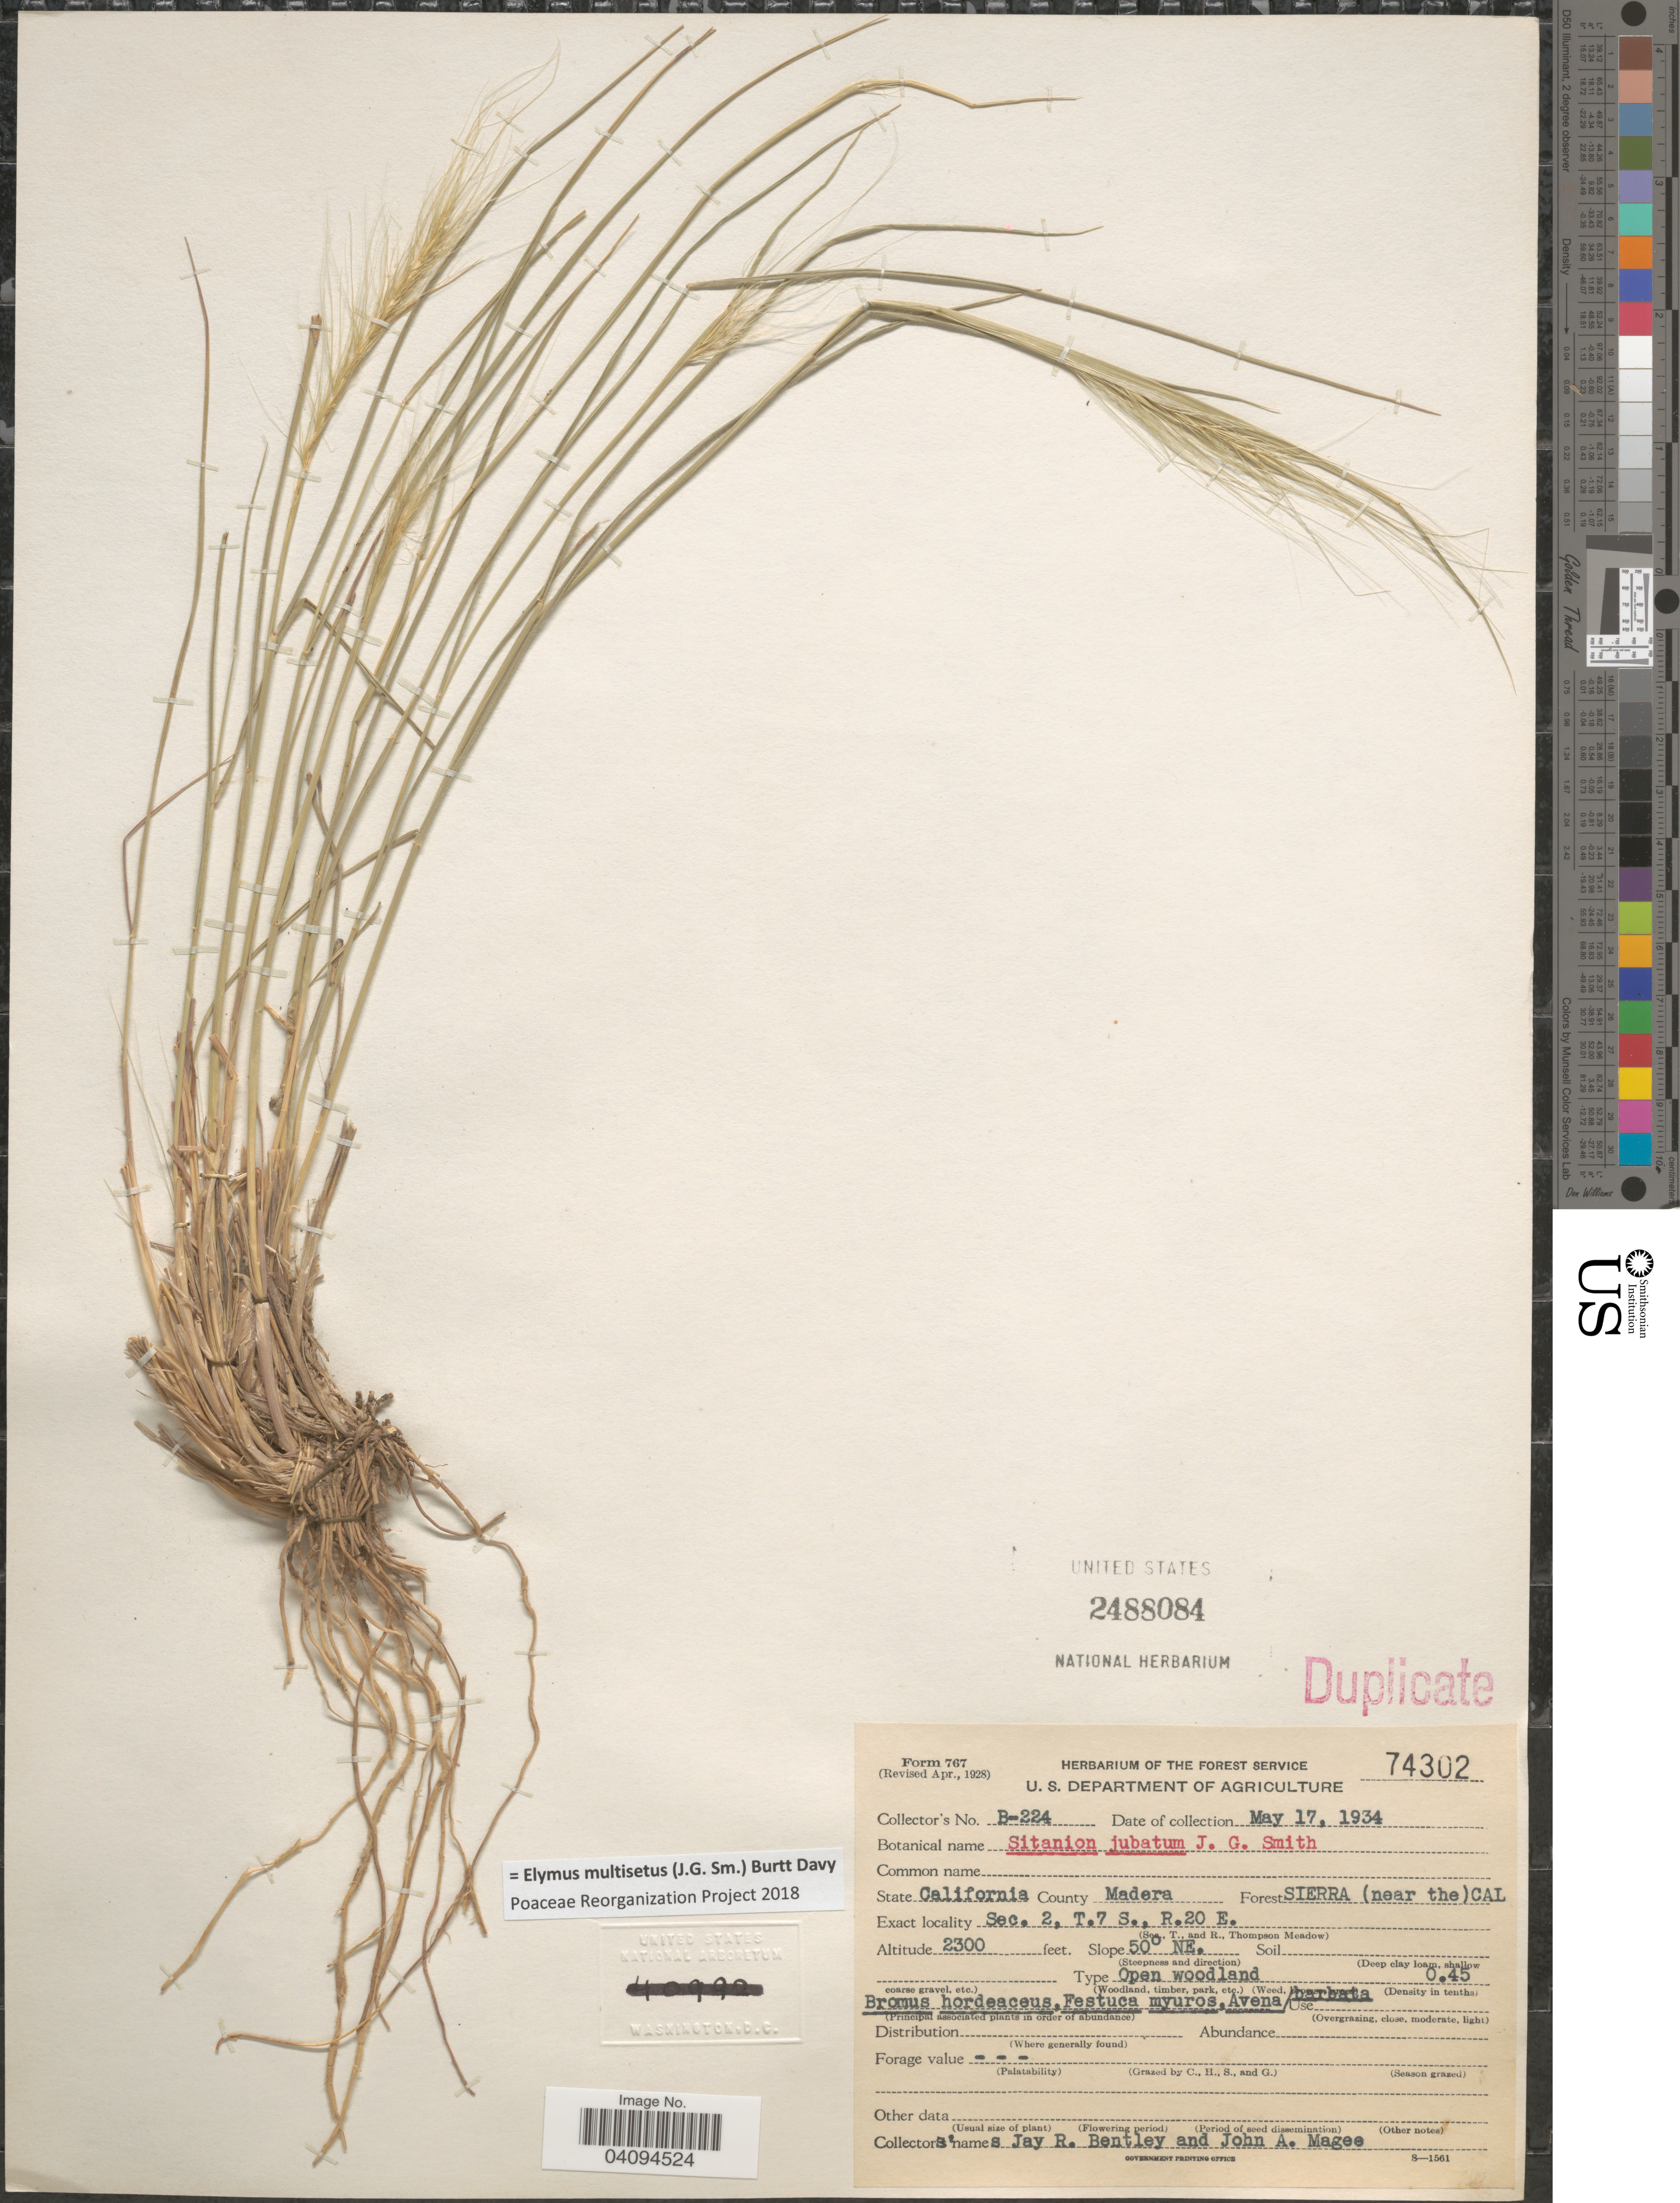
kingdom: Plantae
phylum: Tracheophyta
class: Liliopsida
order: Poales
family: Poaceae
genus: Elymus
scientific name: Elymus multisetus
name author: (J.G. Sm.) Burtt Davy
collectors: J. Bentley & J. Magee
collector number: B-224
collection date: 1934-05-17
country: United States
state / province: California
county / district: Madera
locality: County Madera. Forest Sierra (near the) Cal. Sec. 2, T.7S., R.20E.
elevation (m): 701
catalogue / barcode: US 2488084